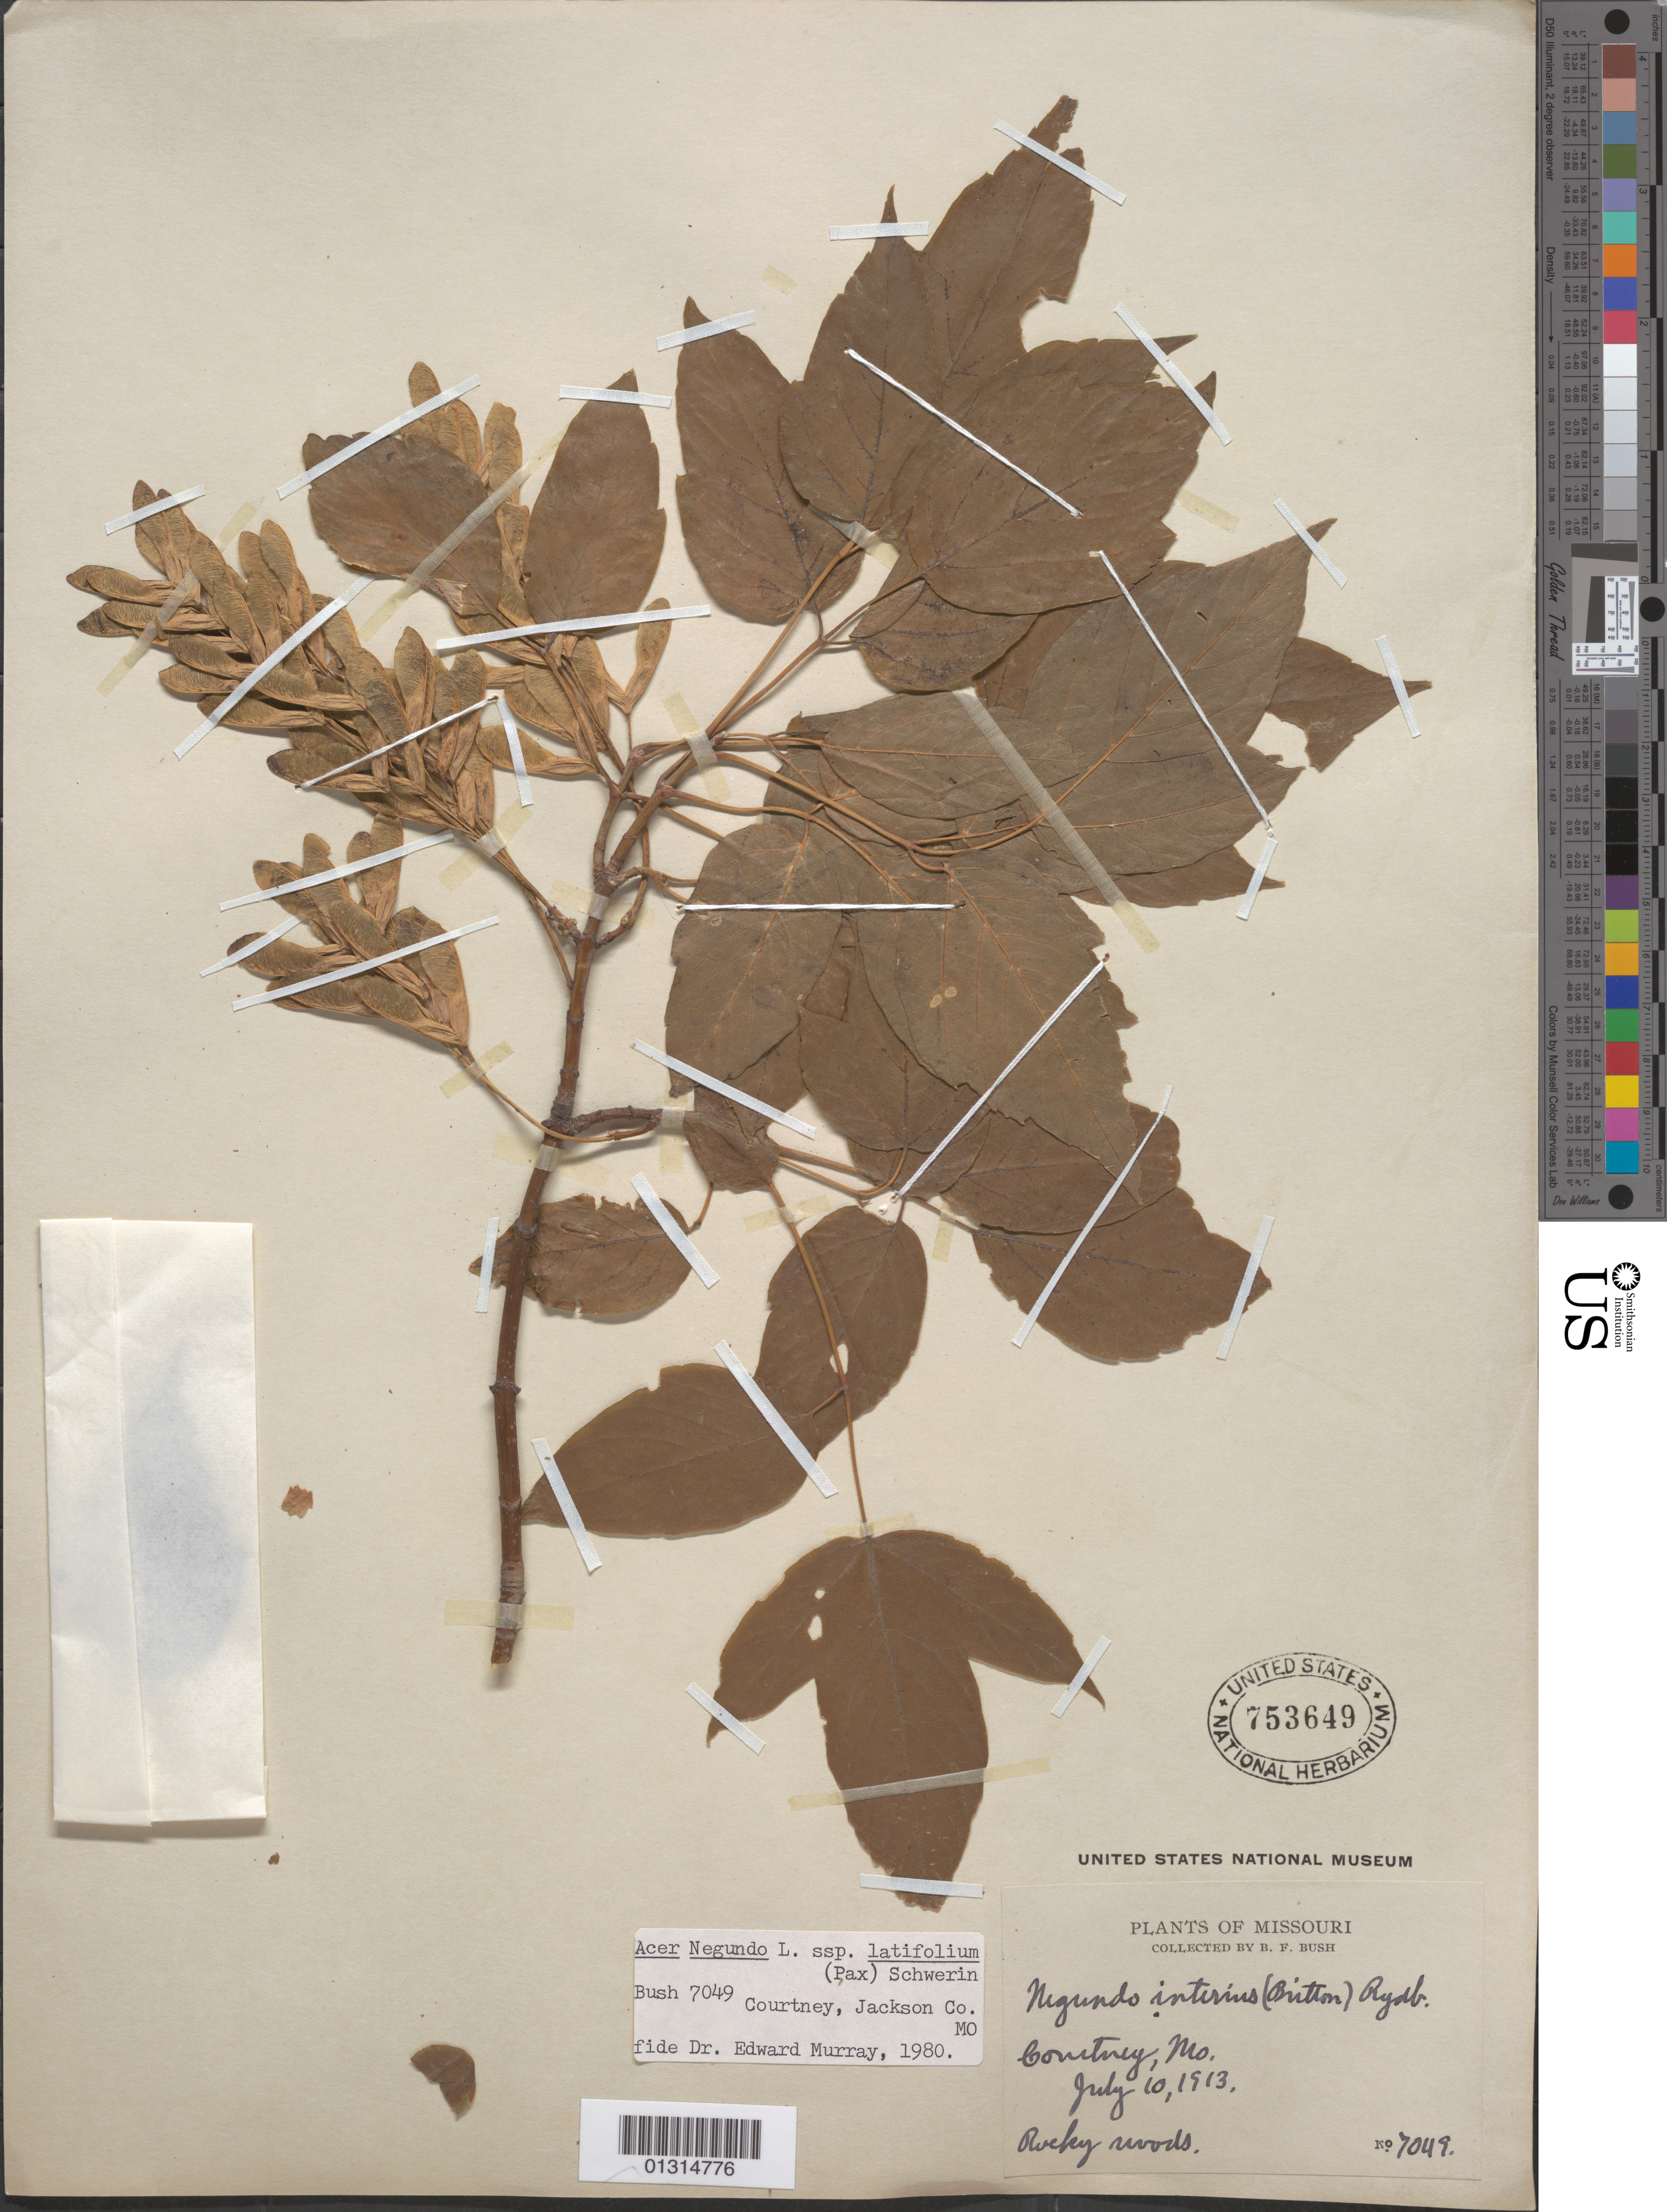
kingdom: Plantae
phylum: Tracheophyta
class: Magnoliopsida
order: Sapindales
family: Sapindaceae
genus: Acer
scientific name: Acer negundo subsp. latifolium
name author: (Pax) Schwer.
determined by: Murray, Edward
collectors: B. F. Bush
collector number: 7049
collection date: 1913-07-10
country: United States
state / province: Missouri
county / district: Jackson County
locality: Courtney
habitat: Rocky woods.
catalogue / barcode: US 753649